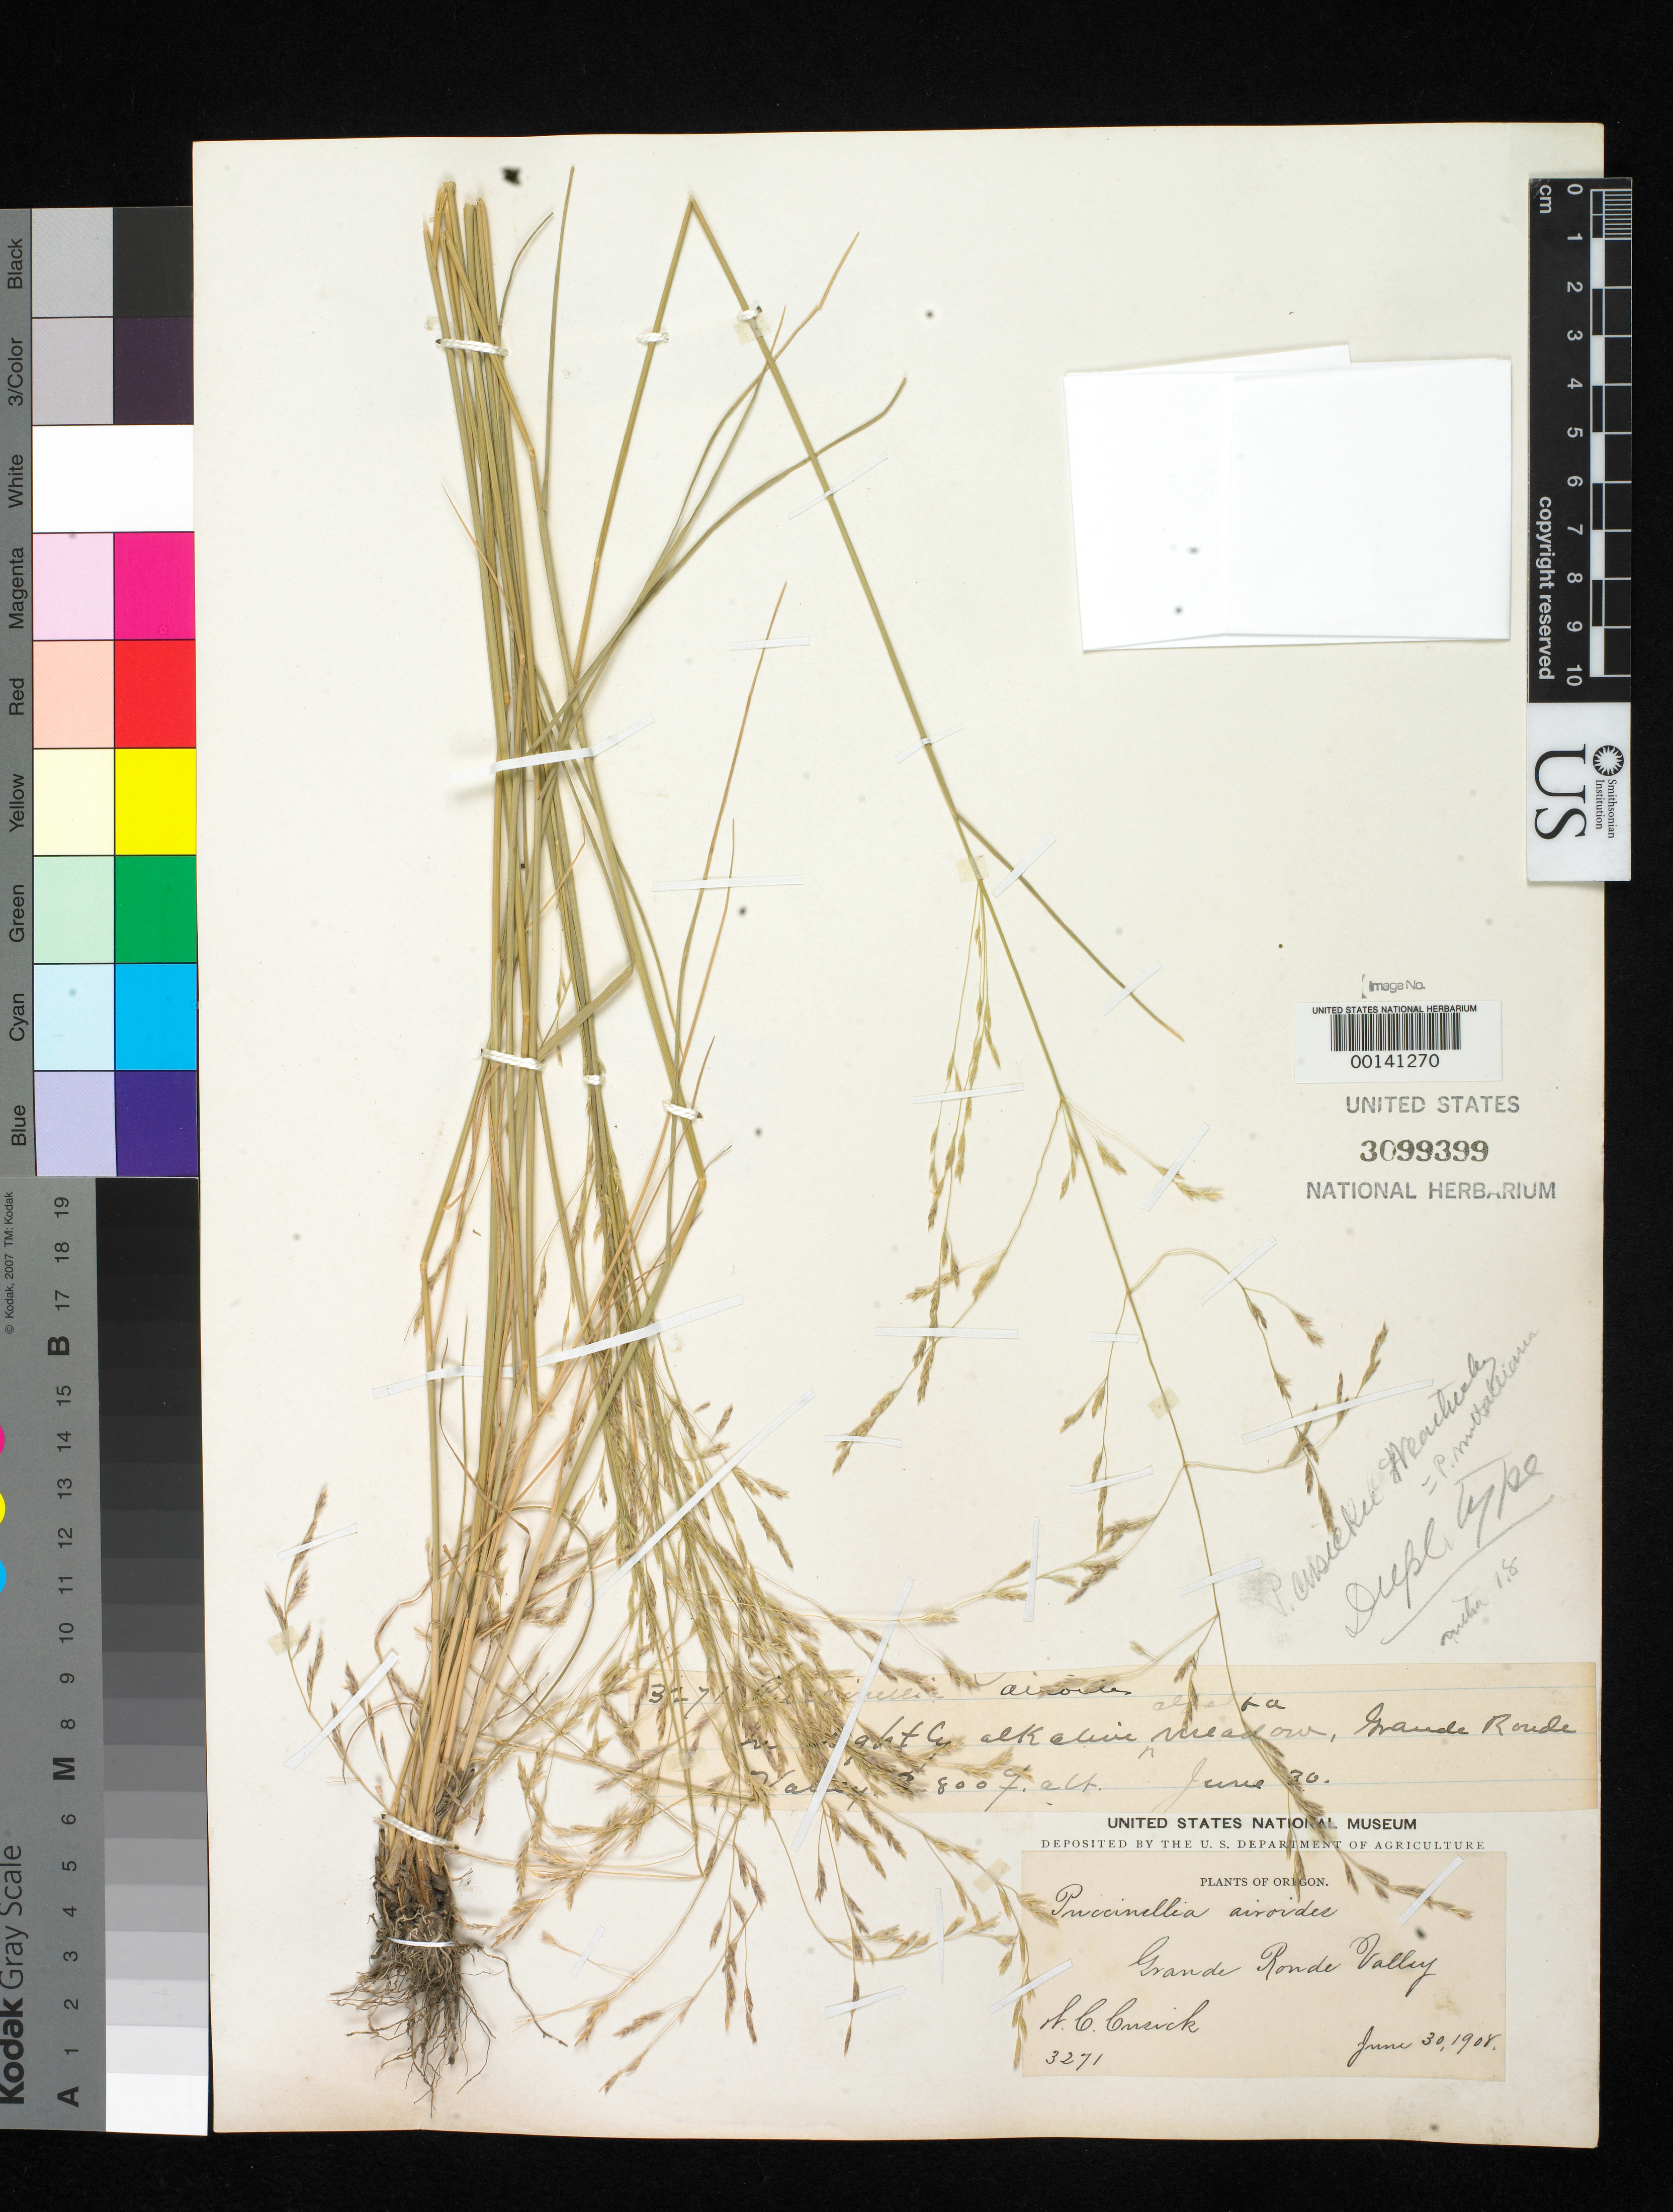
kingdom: Plantae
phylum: Tracheophyta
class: Liliopsida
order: Poales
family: Poaceae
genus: Puccinellia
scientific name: Puccinellia cusickii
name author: Weath.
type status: Isotype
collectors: W. C. Cusick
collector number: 3271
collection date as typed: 30 Jun 1908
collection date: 1908-06-30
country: United States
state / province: Oregon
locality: Grande Ronde Valley; alt. 800 ft.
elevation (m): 244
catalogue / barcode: US 3099399